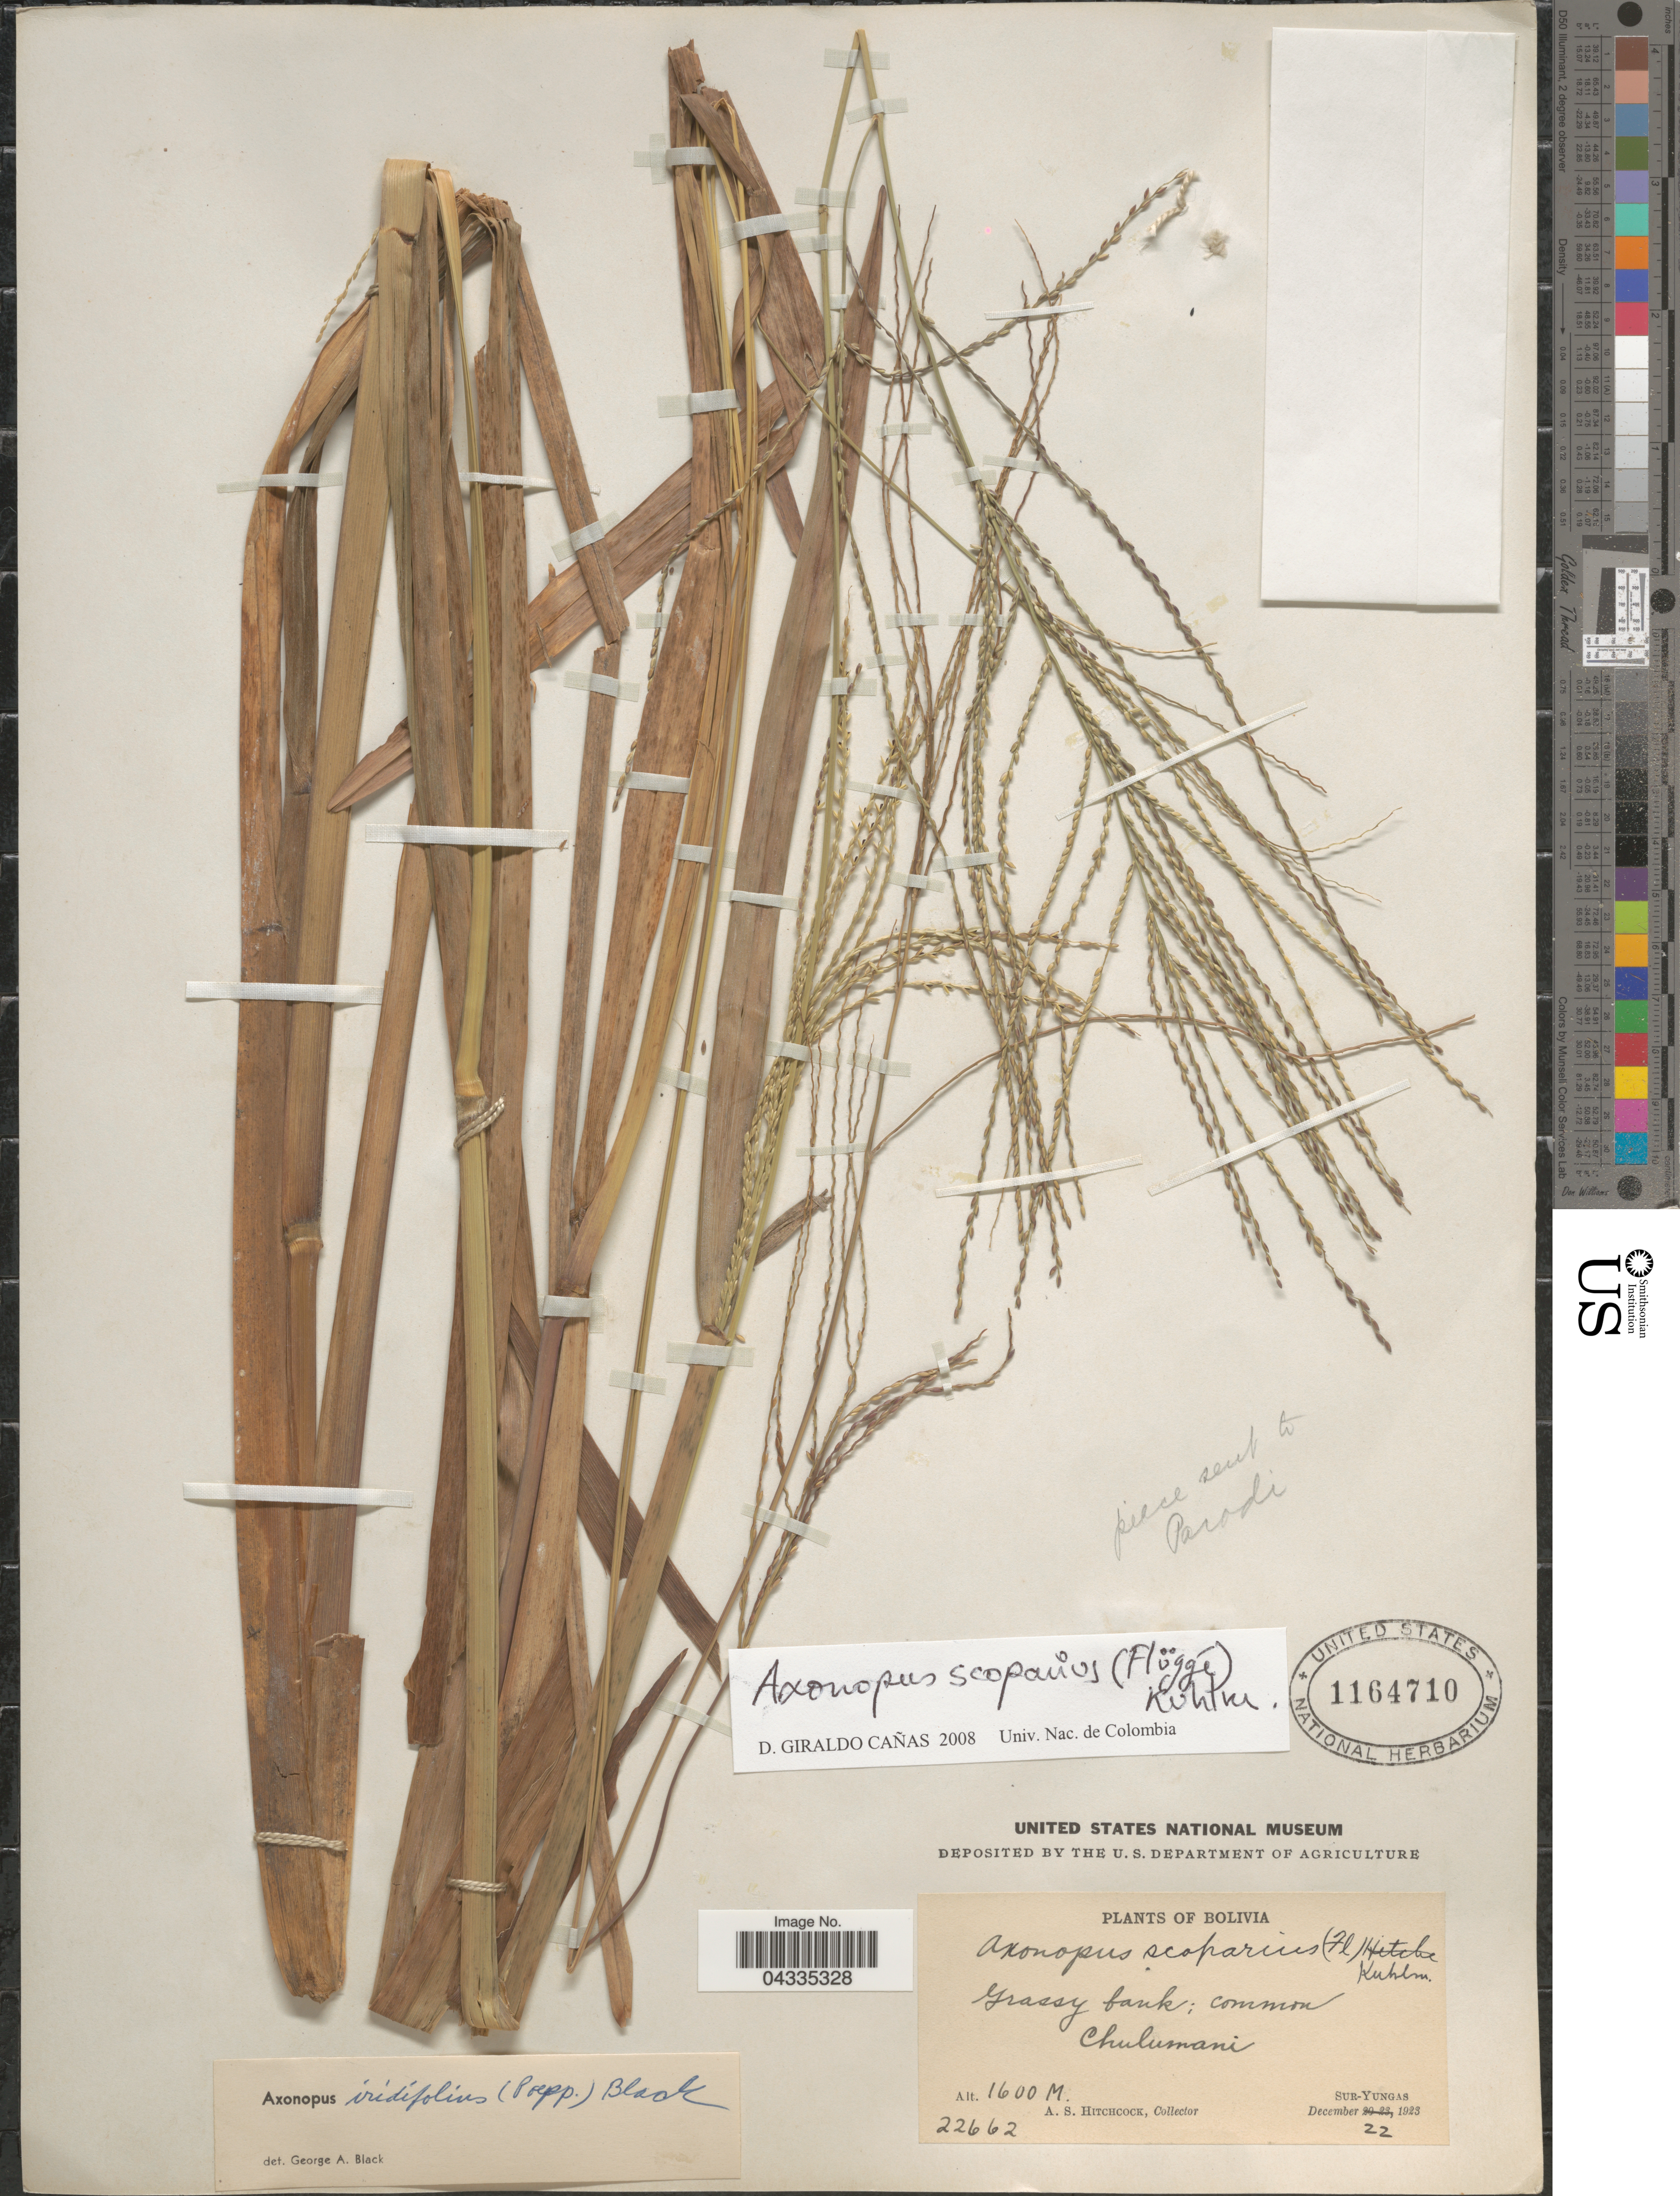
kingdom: Plantae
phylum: Tracheophyta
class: Liliopsida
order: Poales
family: Poaceae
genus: Axonopus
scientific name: Axonopus scoparius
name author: (Flüggé) Kuhlm.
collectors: A. S. Hitchcock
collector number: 22662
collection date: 1923-12-22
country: Bolivia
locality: Grassy bank; common. Chulumani. Sur-Yungas.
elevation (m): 1600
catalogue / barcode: US 1164710